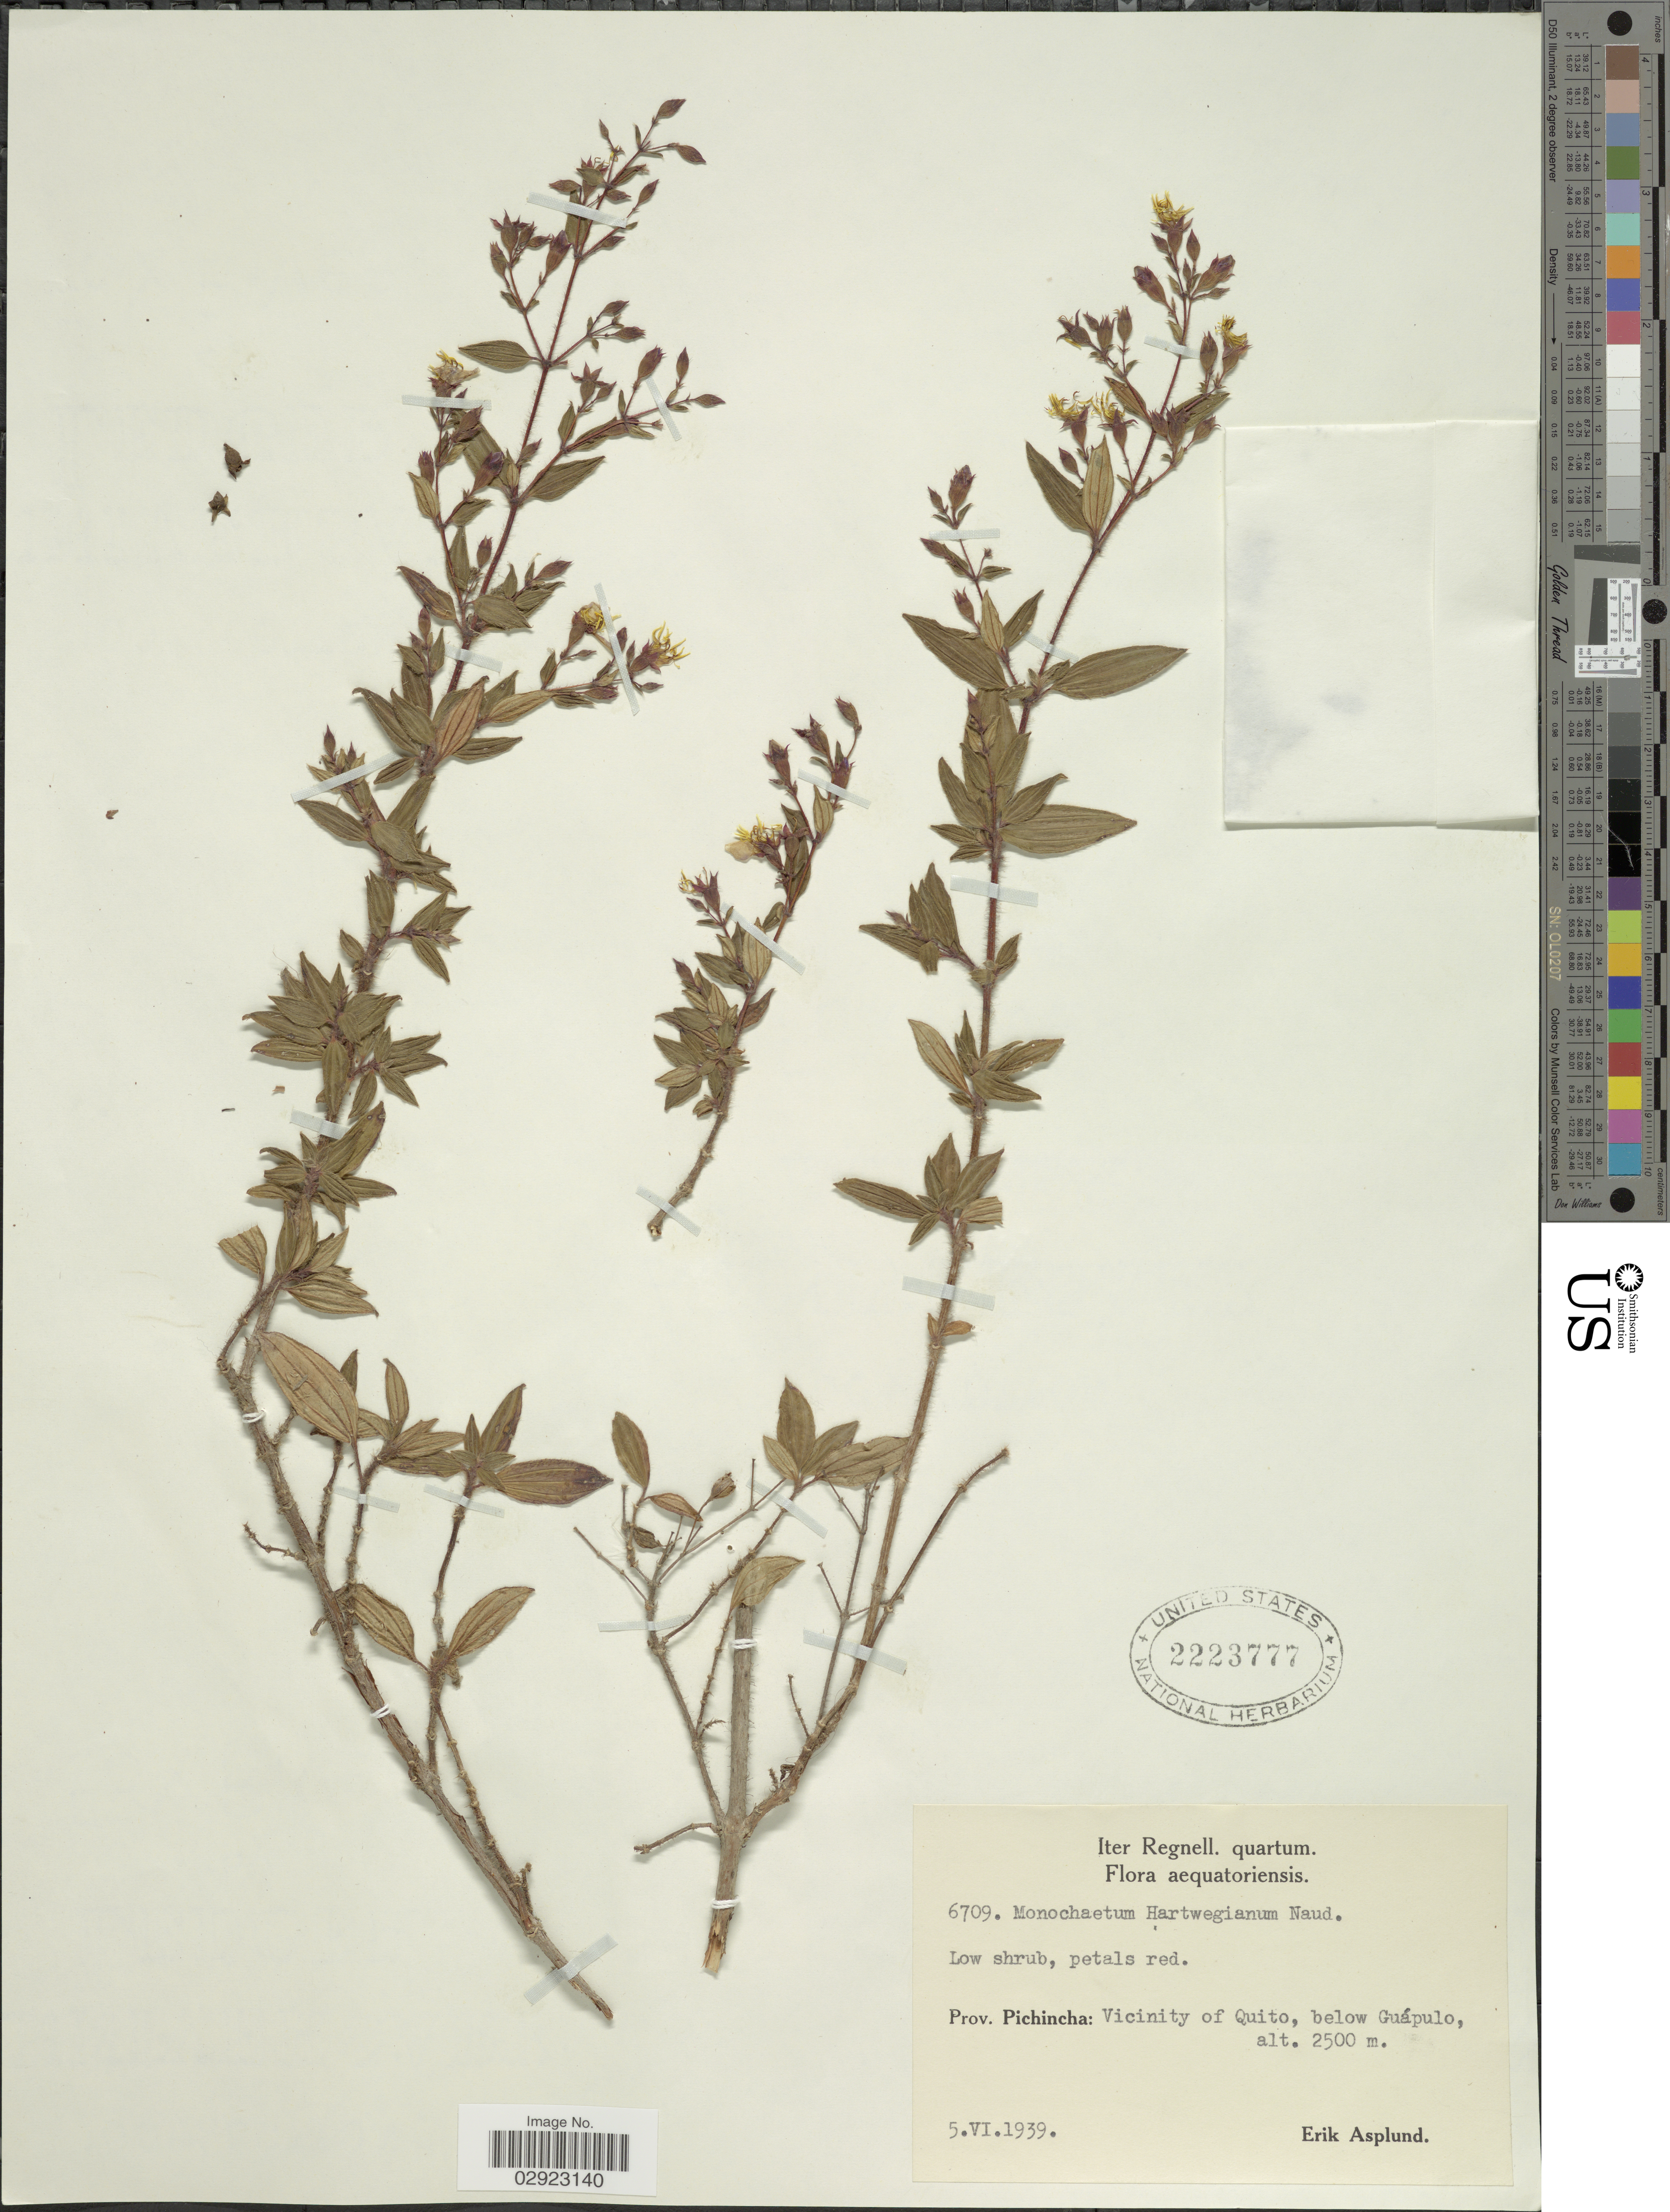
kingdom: Plantae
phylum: Tracheophyta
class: Magnoliopsida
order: Myrtales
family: Melastomataceae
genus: Monochaetum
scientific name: Monochaetum hartwegianum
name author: Naudin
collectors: E. Asplund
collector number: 6709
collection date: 1939-06-05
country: Ecuador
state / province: Pichincha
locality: Vicinity of Quito, below Guápulo.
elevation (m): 2500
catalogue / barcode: US 2223777